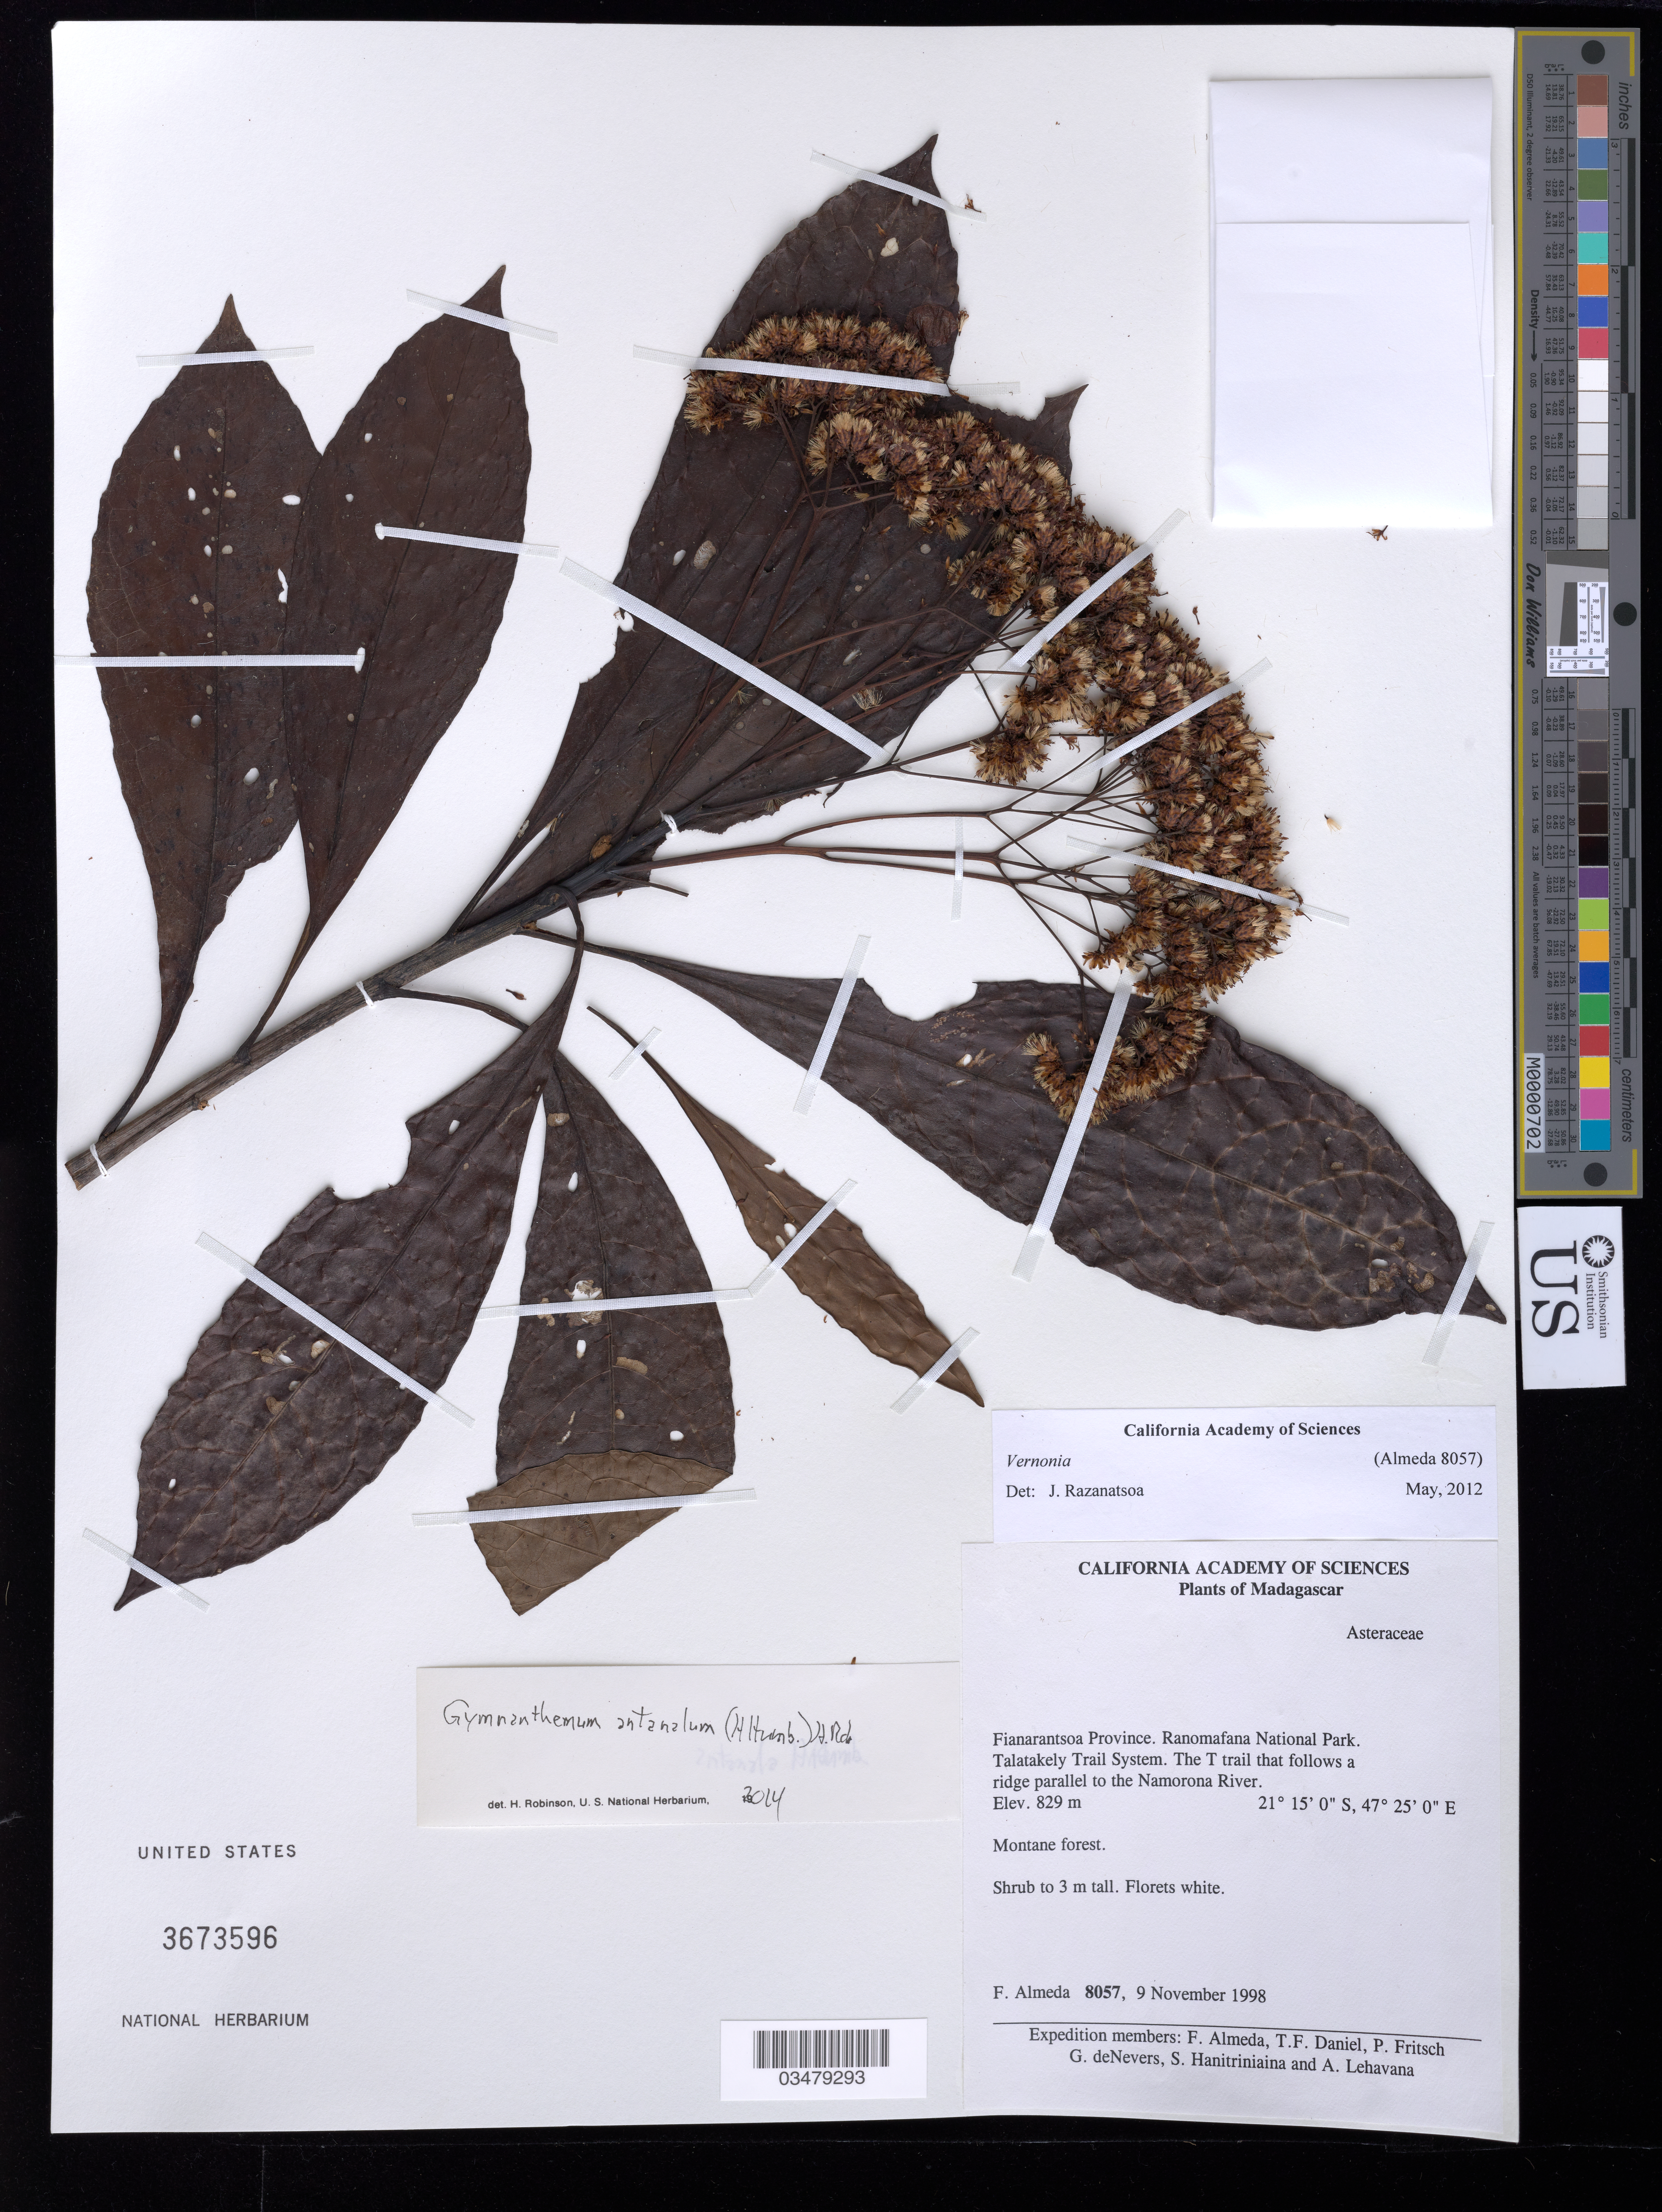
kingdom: Plantae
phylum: Tracheophyta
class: Magnoliopsida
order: Asterales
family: Asteraceae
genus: Gymnanthemum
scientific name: Gymnanthemum antanalum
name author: (Humbert) H. Rob.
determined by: Robinson, Harold E., (US)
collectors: F. Almeda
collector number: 8057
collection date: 1998-11-09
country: Madagascar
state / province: Haute Matsiatra / Vatovavy Fitovinany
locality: Ranomafana National Park. Talatakely Trail System. the T trail tht follows a ridge parallel to the Namorona River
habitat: Montane forest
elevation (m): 829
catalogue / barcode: US 3673596